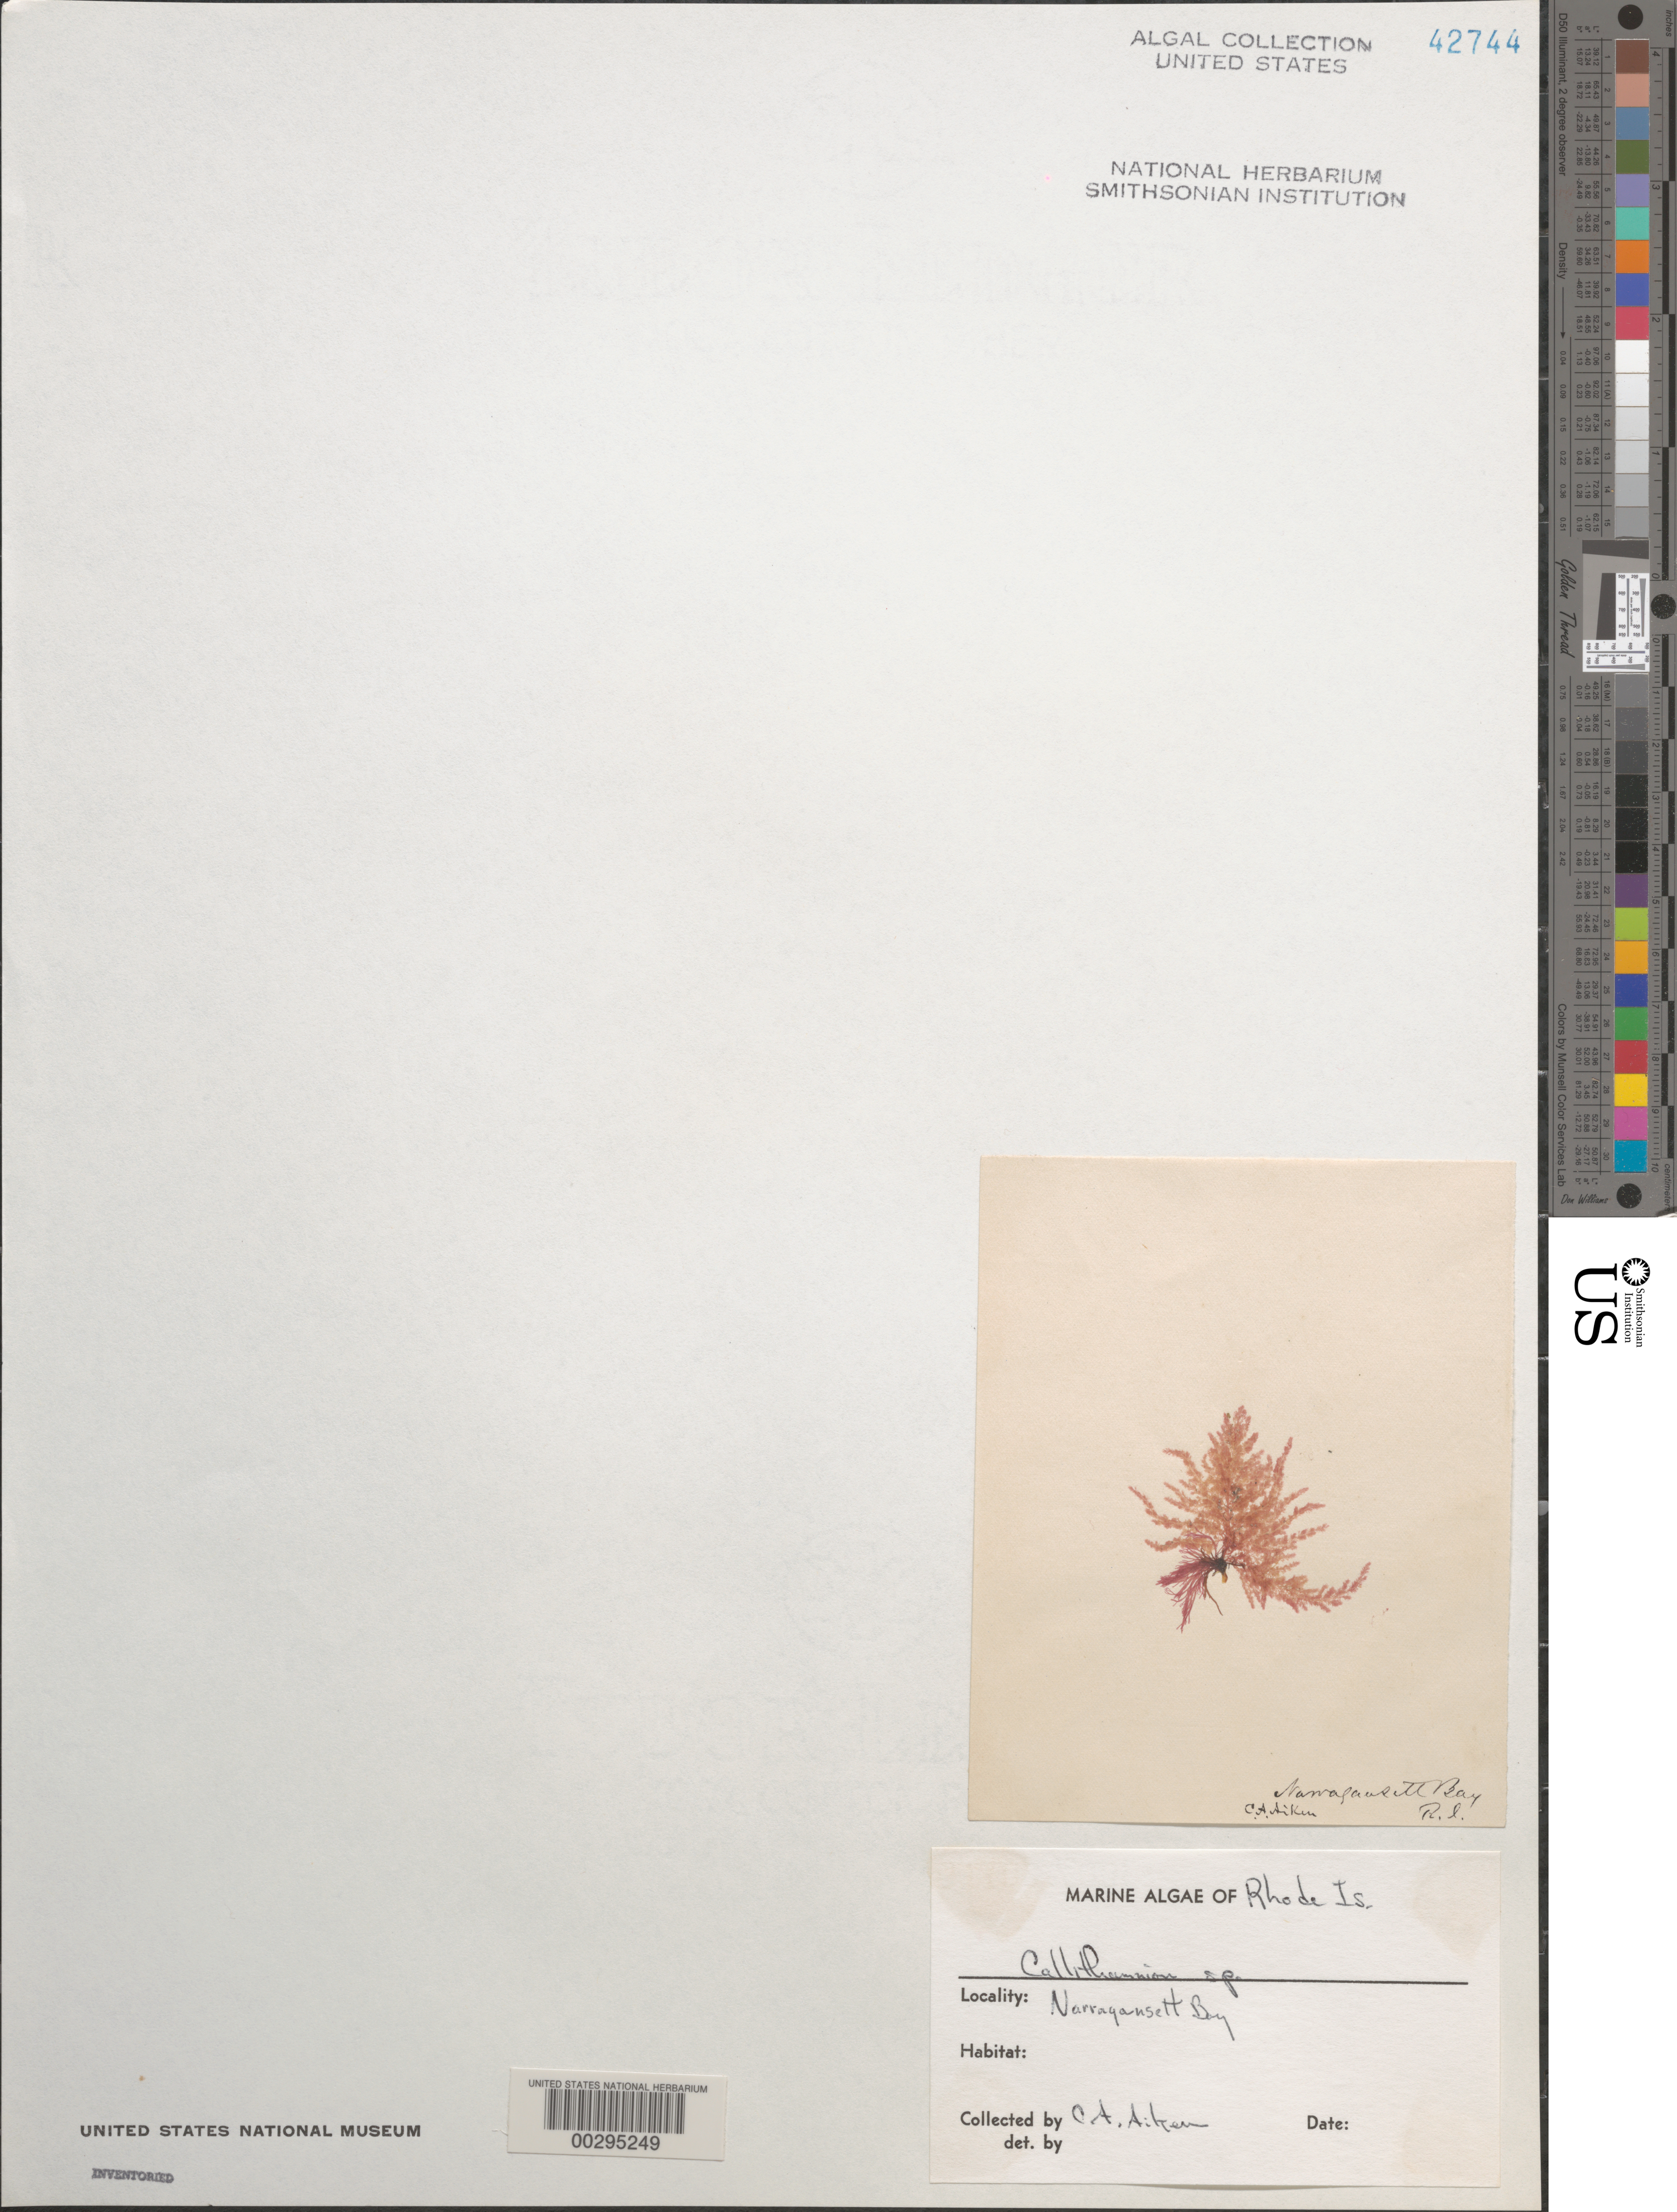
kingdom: Plantae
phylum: Rhodophyta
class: Florideophyceae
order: Ceramiales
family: Callithamniaceae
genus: Callithamnion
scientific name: Callithamnion sp.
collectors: C. A. Aiken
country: United States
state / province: Rhode Island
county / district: Washington County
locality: Narragansett Bay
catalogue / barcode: US 42744